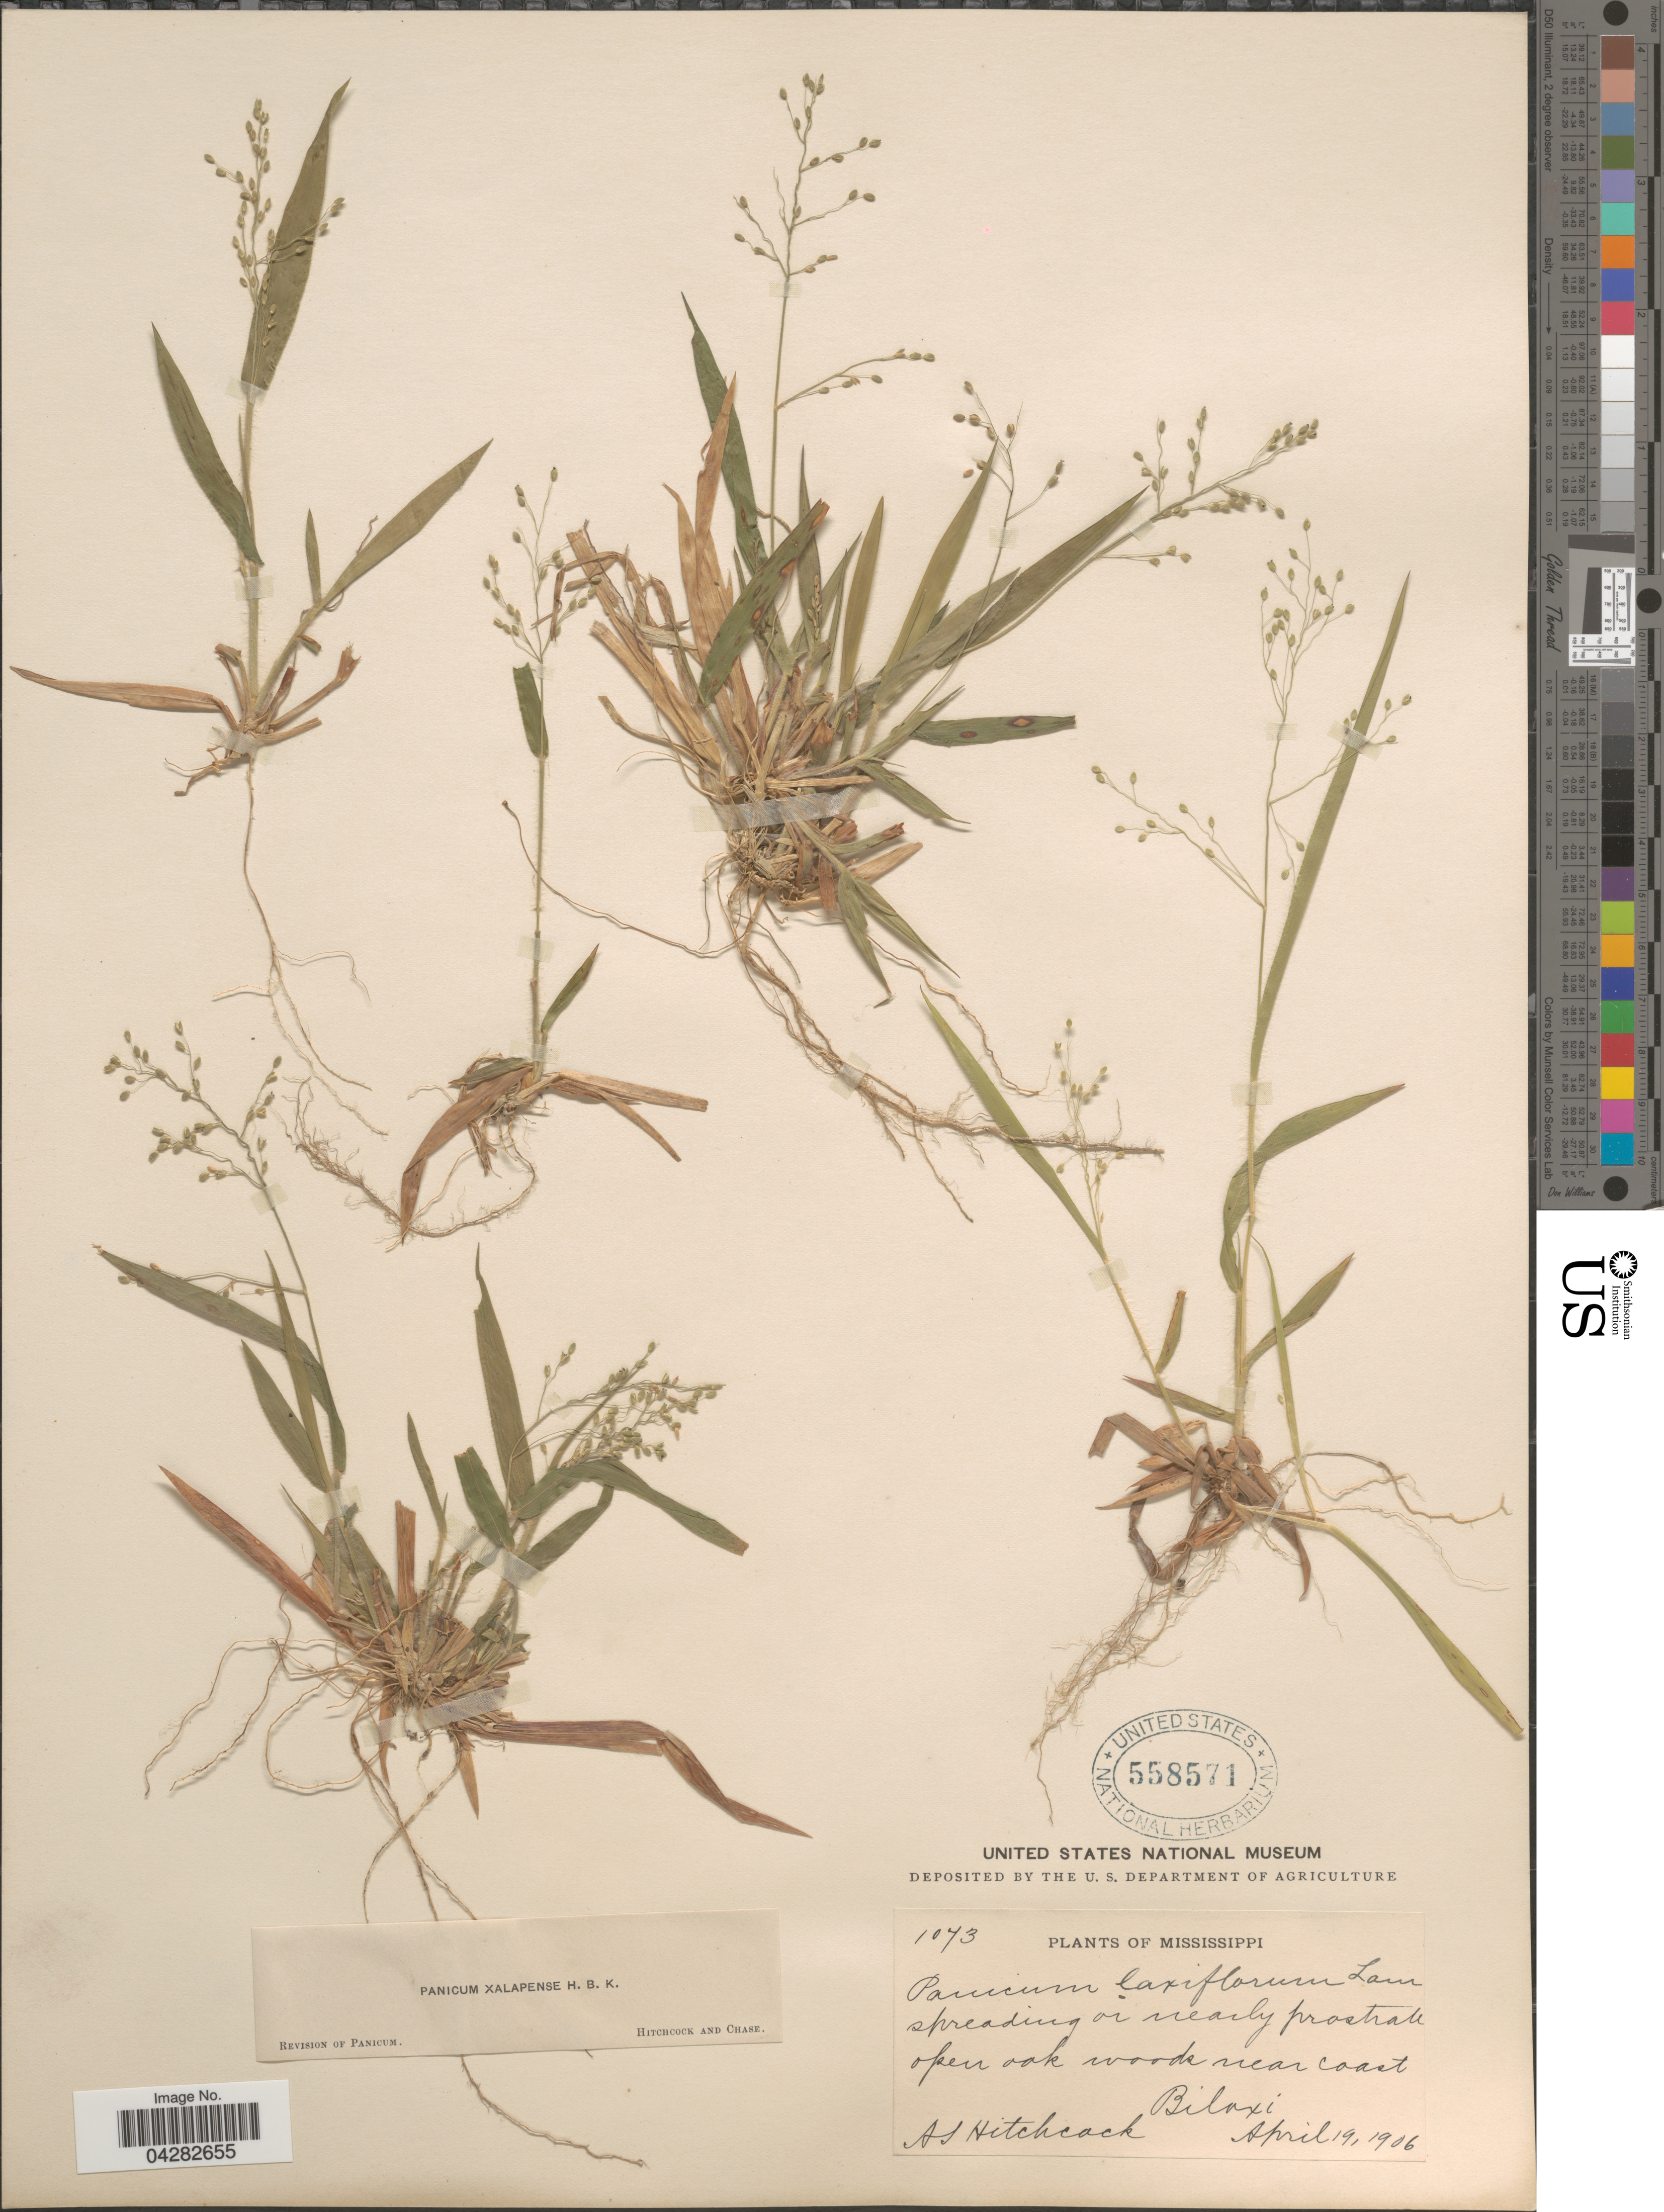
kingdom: Plantae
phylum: Tracheophyta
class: Liliopsida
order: Poales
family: Poaceae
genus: Dichanthelium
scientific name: Dichanthelium laxiflorum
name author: (Lam.) Gould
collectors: A. S. Hitchcock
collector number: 1073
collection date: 1906-04-19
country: United States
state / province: Mississippi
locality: Near coast. Biloxi.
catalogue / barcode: US 558571